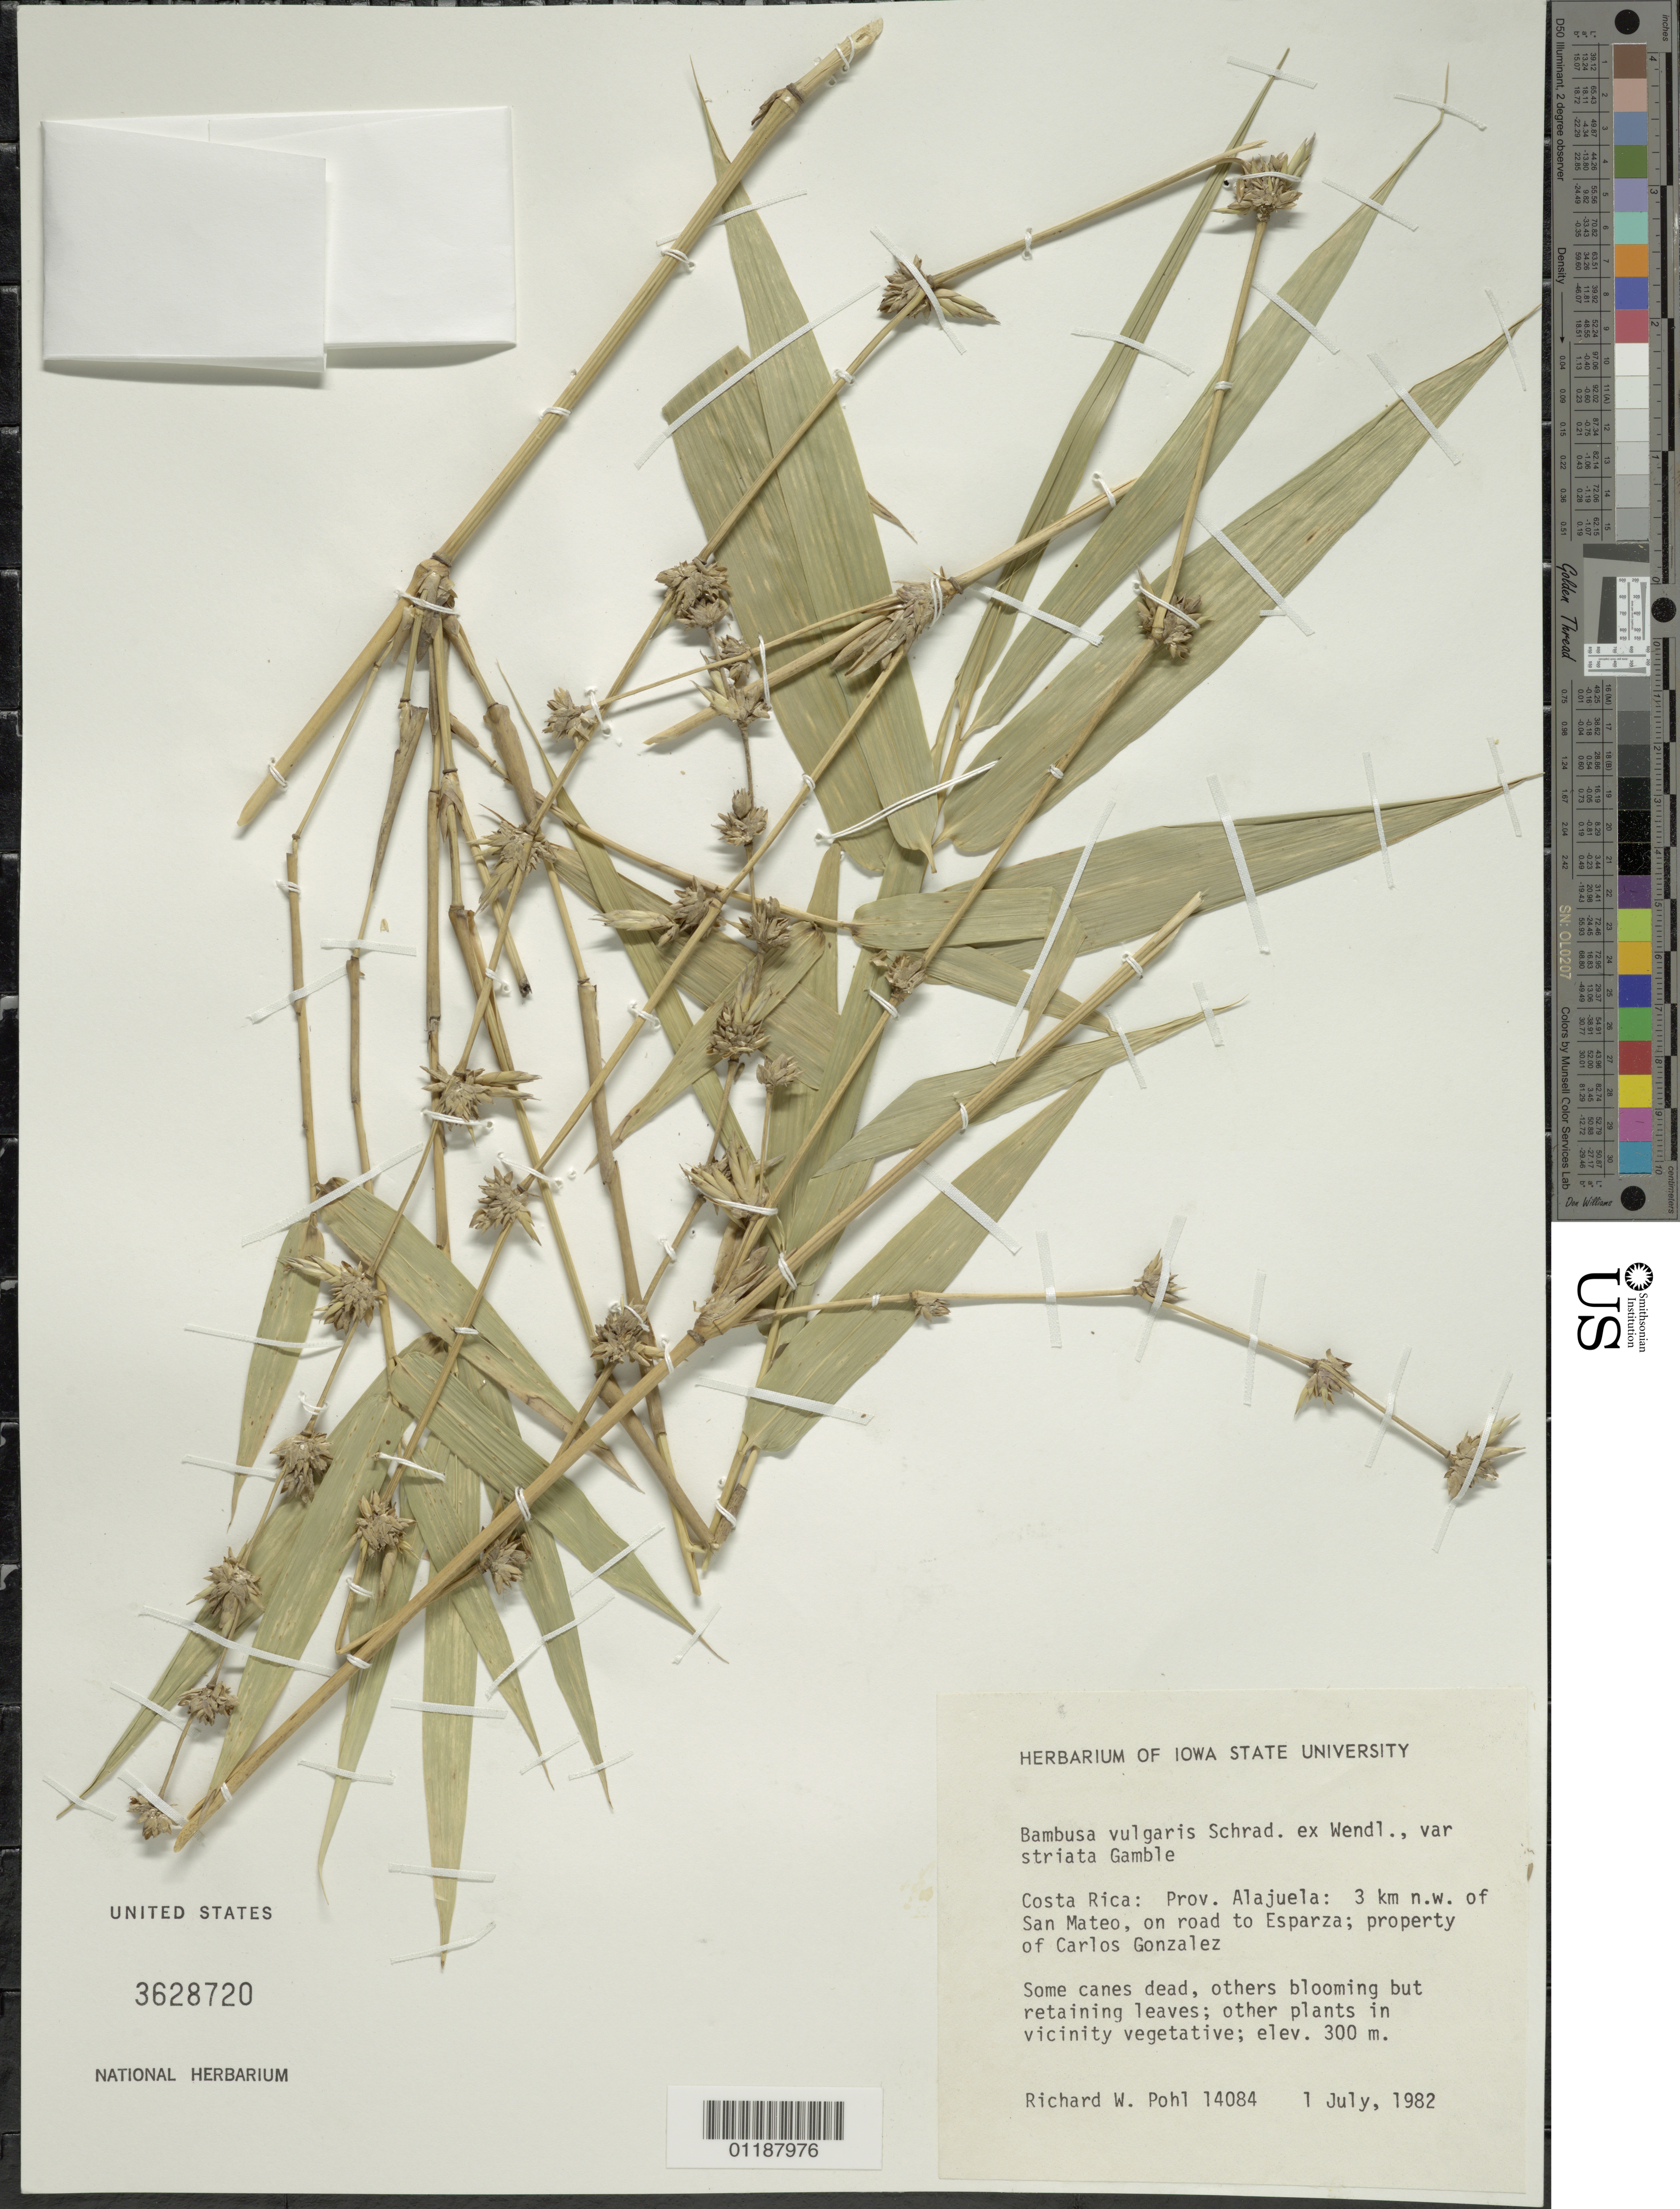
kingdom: Plantae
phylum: Tracheophyta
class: Liliopsida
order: Poales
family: Poaceae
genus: Bambusa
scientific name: Bambusa vulgaris var. striata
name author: (Lodd. ex Lindl.) Gamble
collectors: R. W. Pohl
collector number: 14084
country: Costa Rica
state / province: Alajuela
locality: NW of San Mateo on road to Esparza, property of Carlos Gonzalez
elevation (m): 300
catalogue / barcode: US 3628720